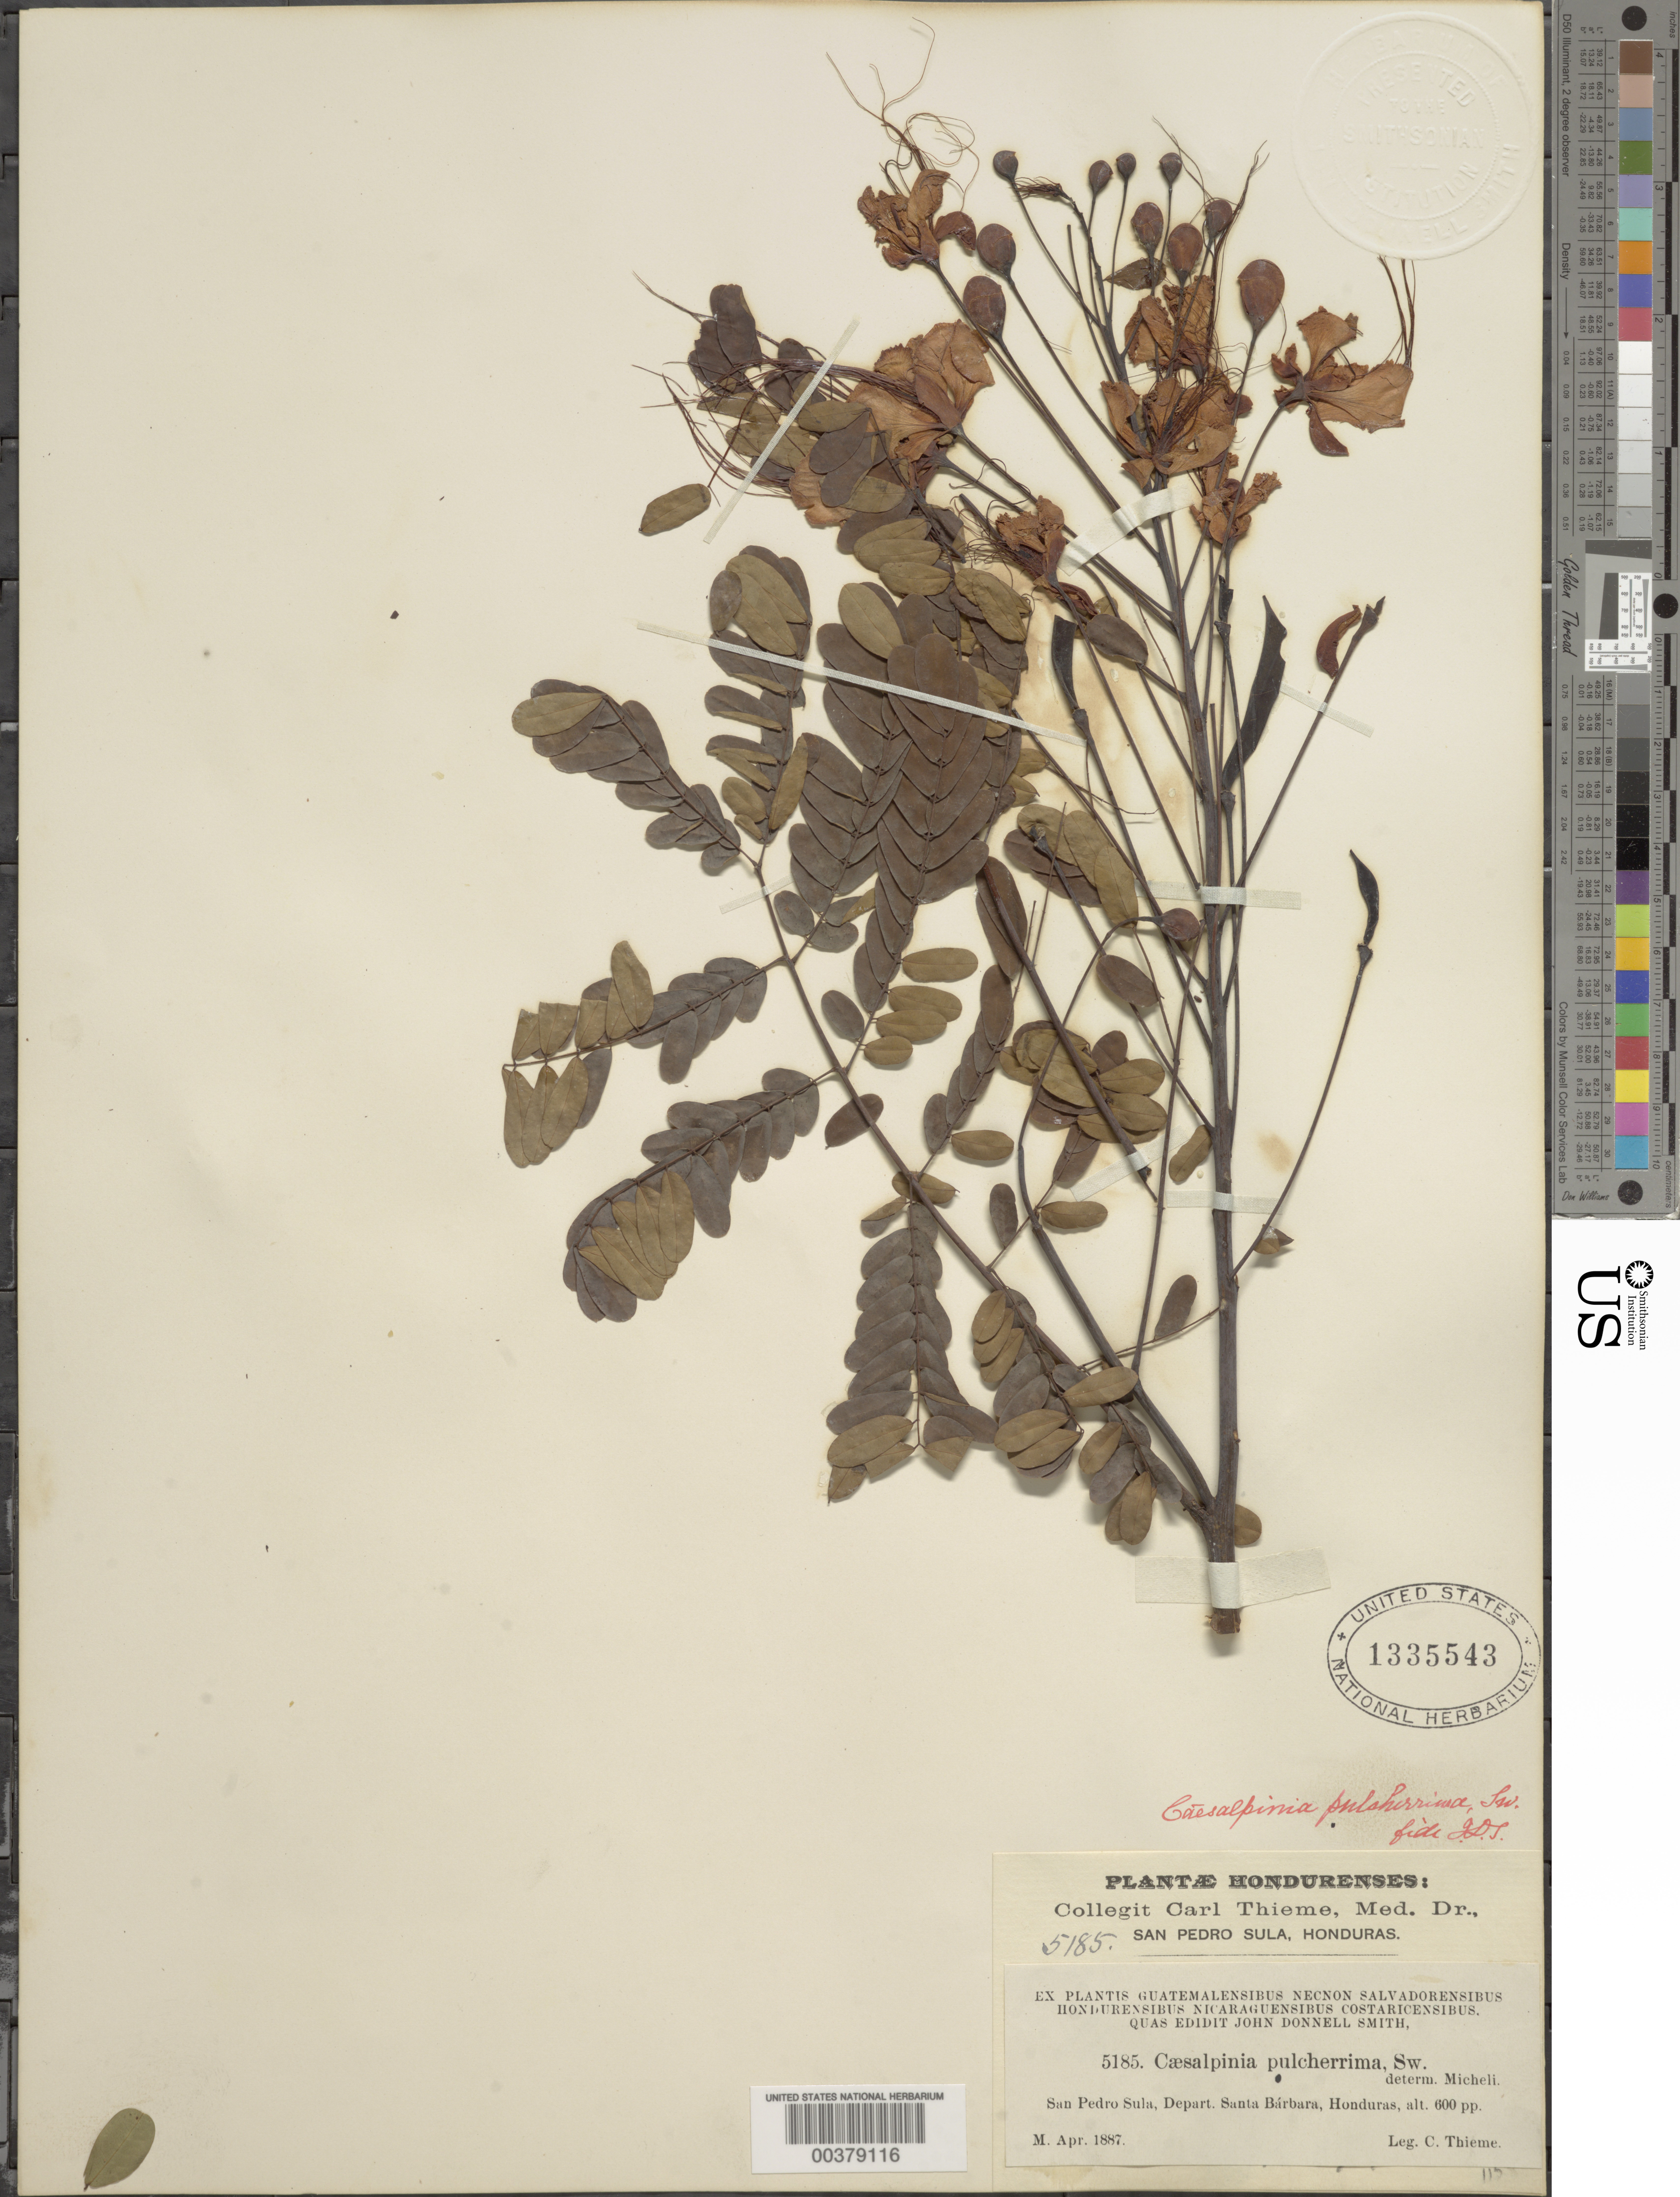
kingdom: Plantae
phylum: Tracheophyta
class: Magnoliopsida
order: Fabales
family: Fabaceae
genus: Caesalpinia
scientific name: Caesalpinia pulcherrima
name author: (L.) Sw.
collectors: C. Thieme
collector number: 5185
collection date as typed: Apr 1887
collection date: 1887-04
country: Honduras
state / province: Santa Bárbara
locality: San Pedro Sula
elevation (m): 183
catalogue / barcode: US 1335543